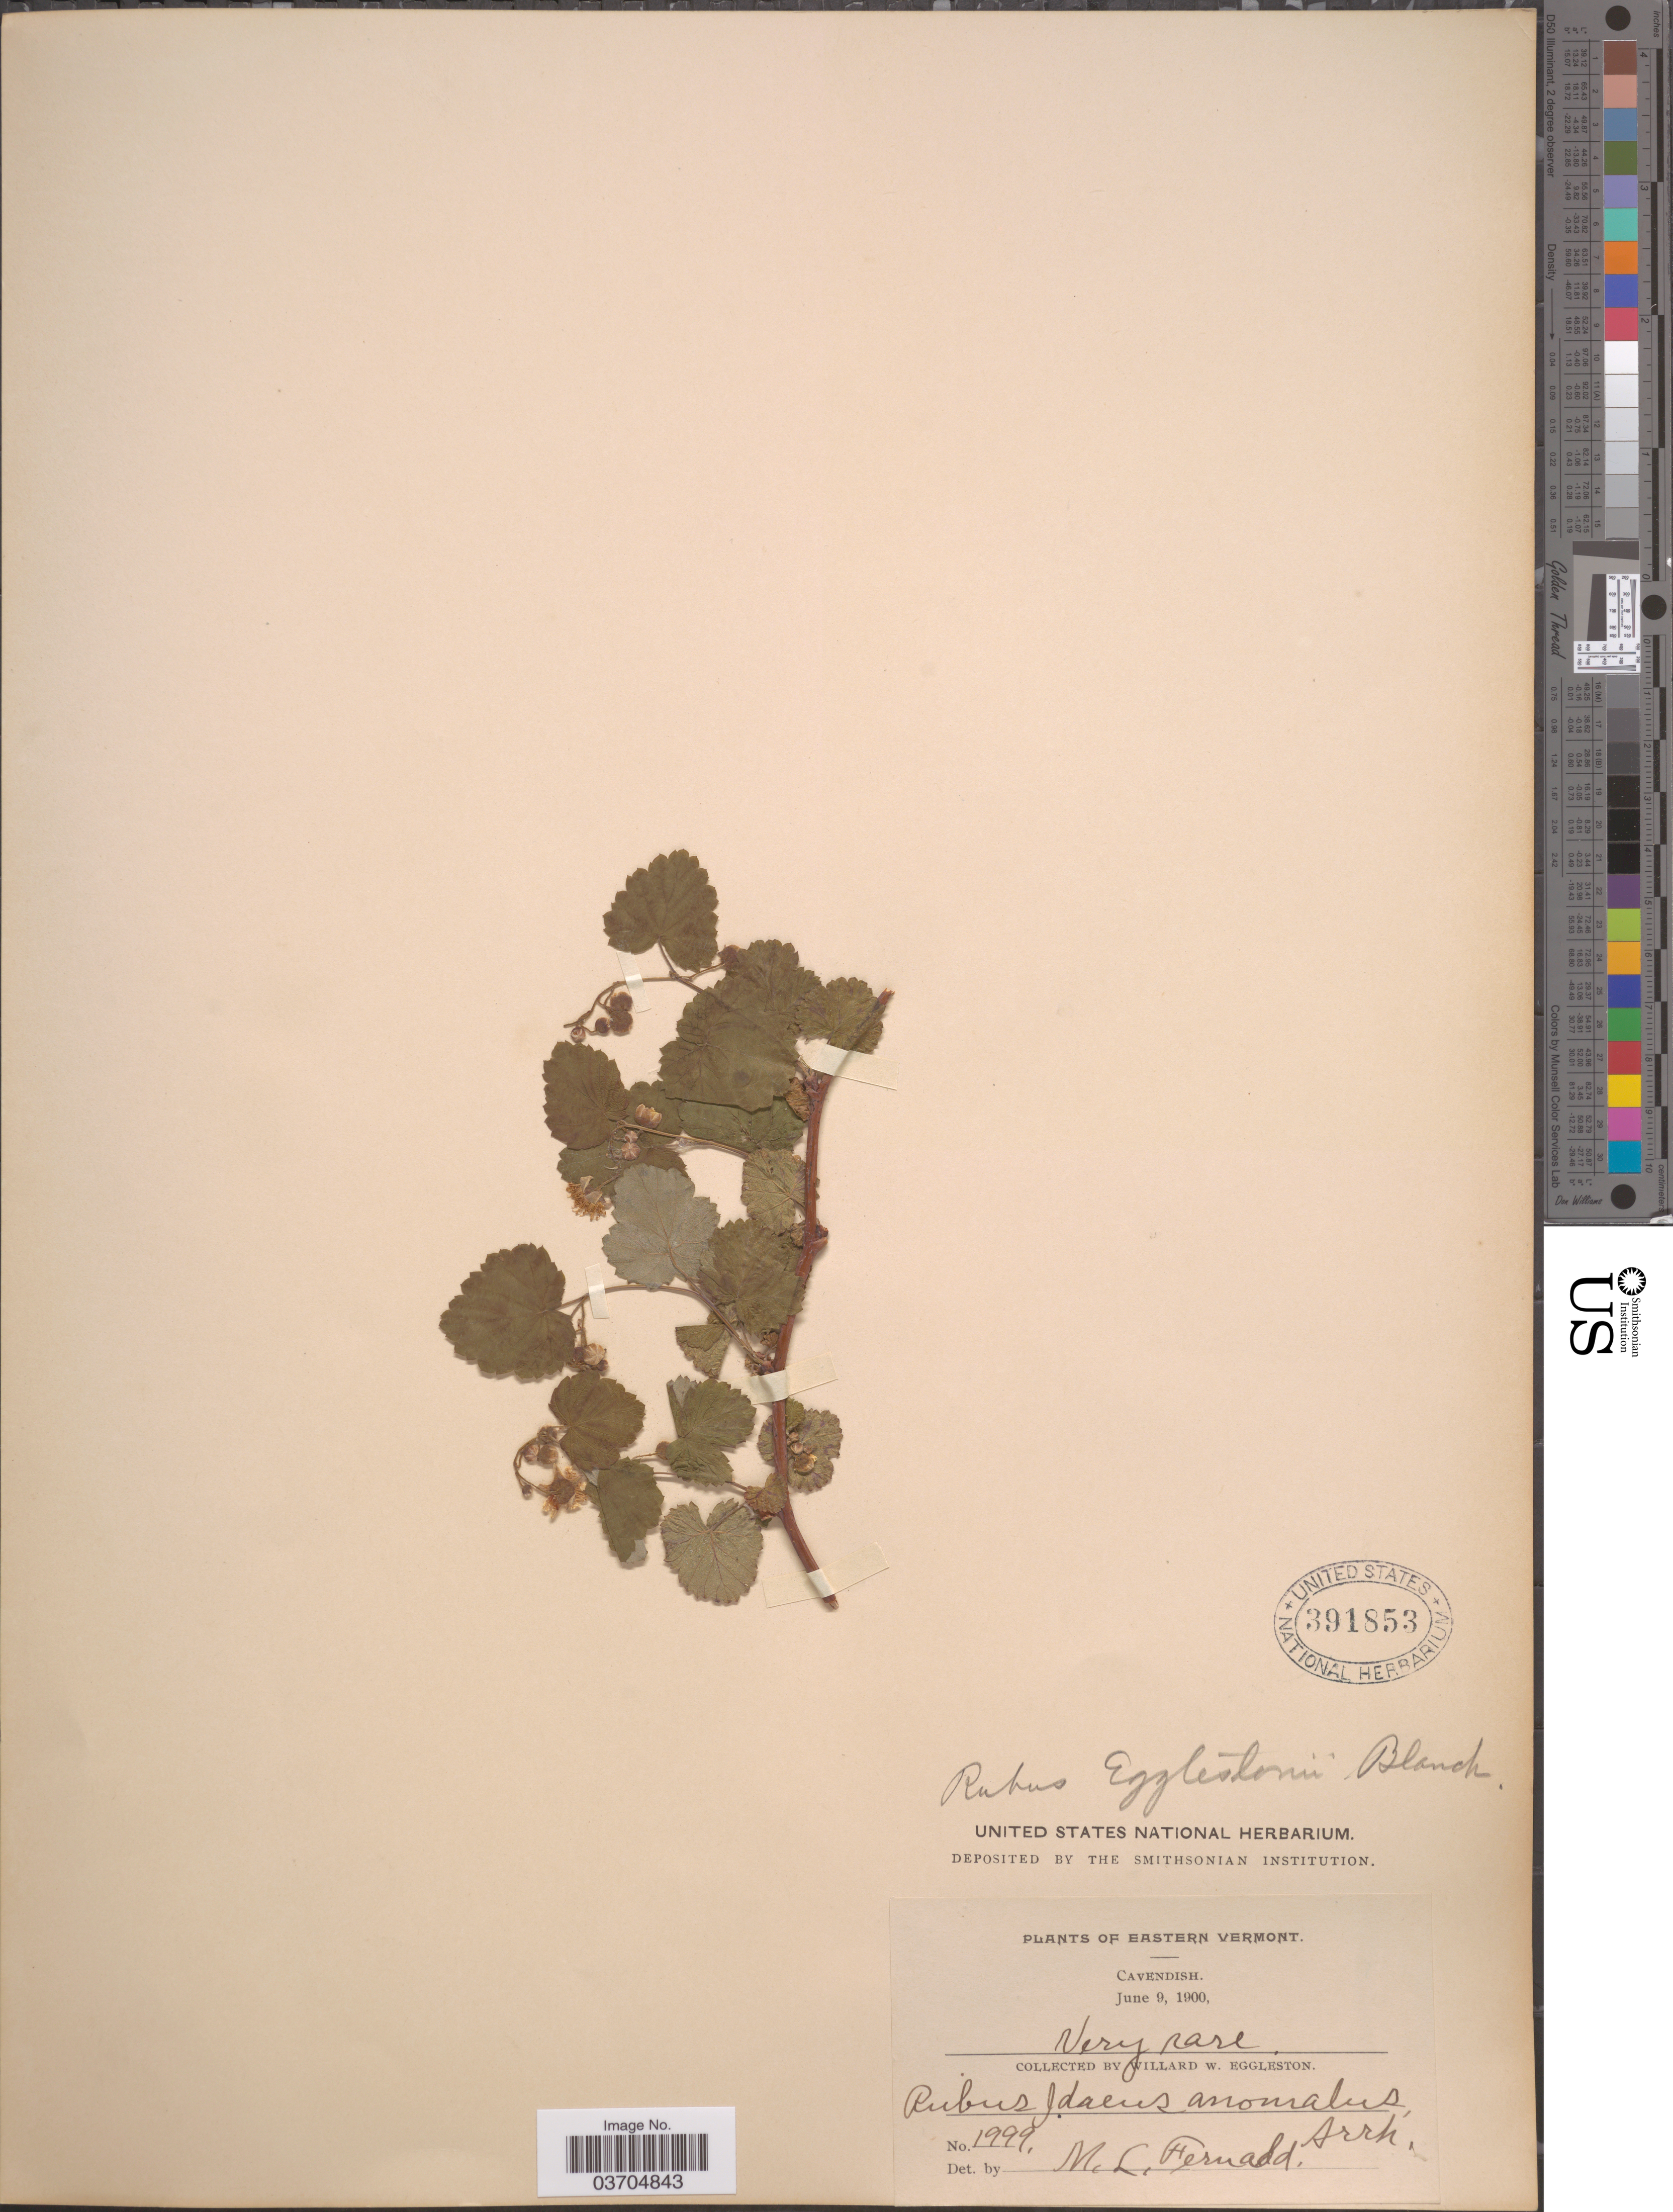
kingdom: Plantae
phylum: Tracheophyta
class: Magnoliopsida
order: Rosales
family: Rosaceae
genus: Rubus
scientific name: Rubus egglestonii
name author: Blanch.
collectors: W. W. Eggleston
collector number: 1999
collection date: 1900-06-09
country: United States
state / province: Vermont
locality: Eastern Vermont. Cavendish.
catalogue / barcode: US 391853